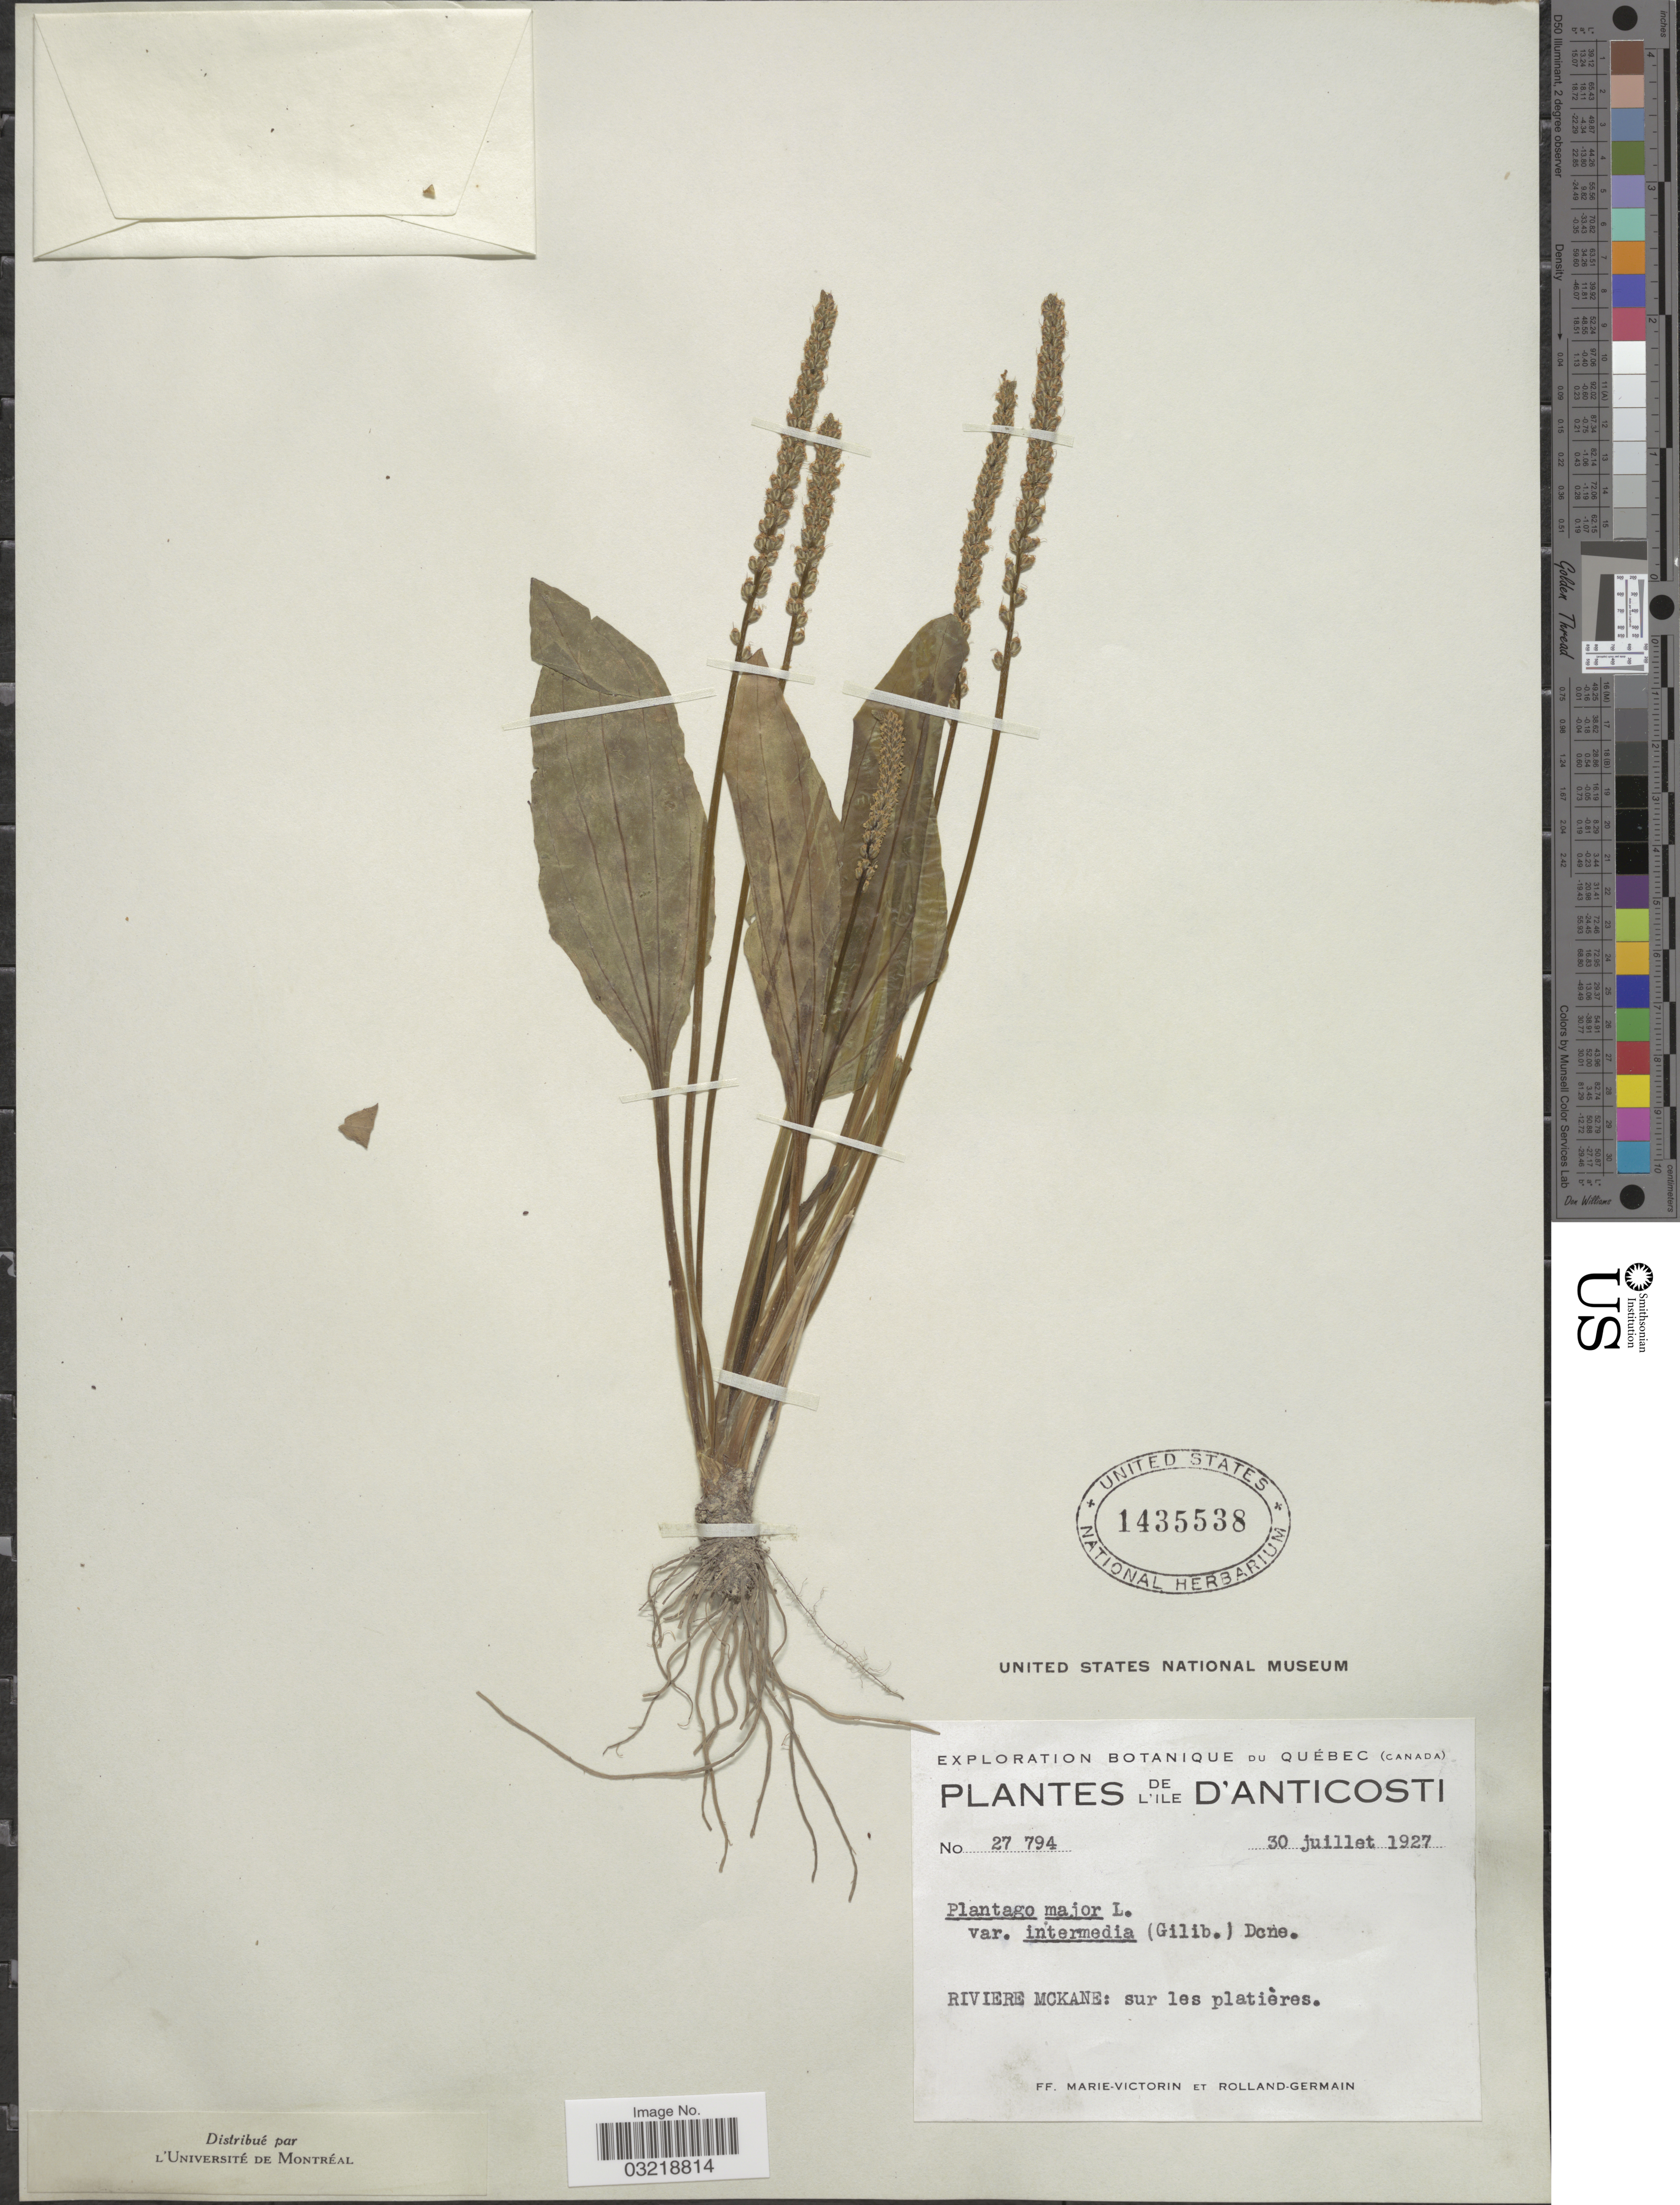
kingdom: Plantae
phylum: Tracheophyta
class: Magnoliopsida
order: Lamiales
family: Plantaginaceae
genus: Plantago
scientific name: Plantago major subsp. intermedia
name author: (Gilib.) Lange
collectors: F. Marie-Victorin & Rolland-Germain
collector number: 27794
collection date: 1927-07-30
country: Canada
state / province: Quebec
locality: Ile d'Anticosti. Riviere McKane: sur les platières.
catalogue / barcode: US 1435538